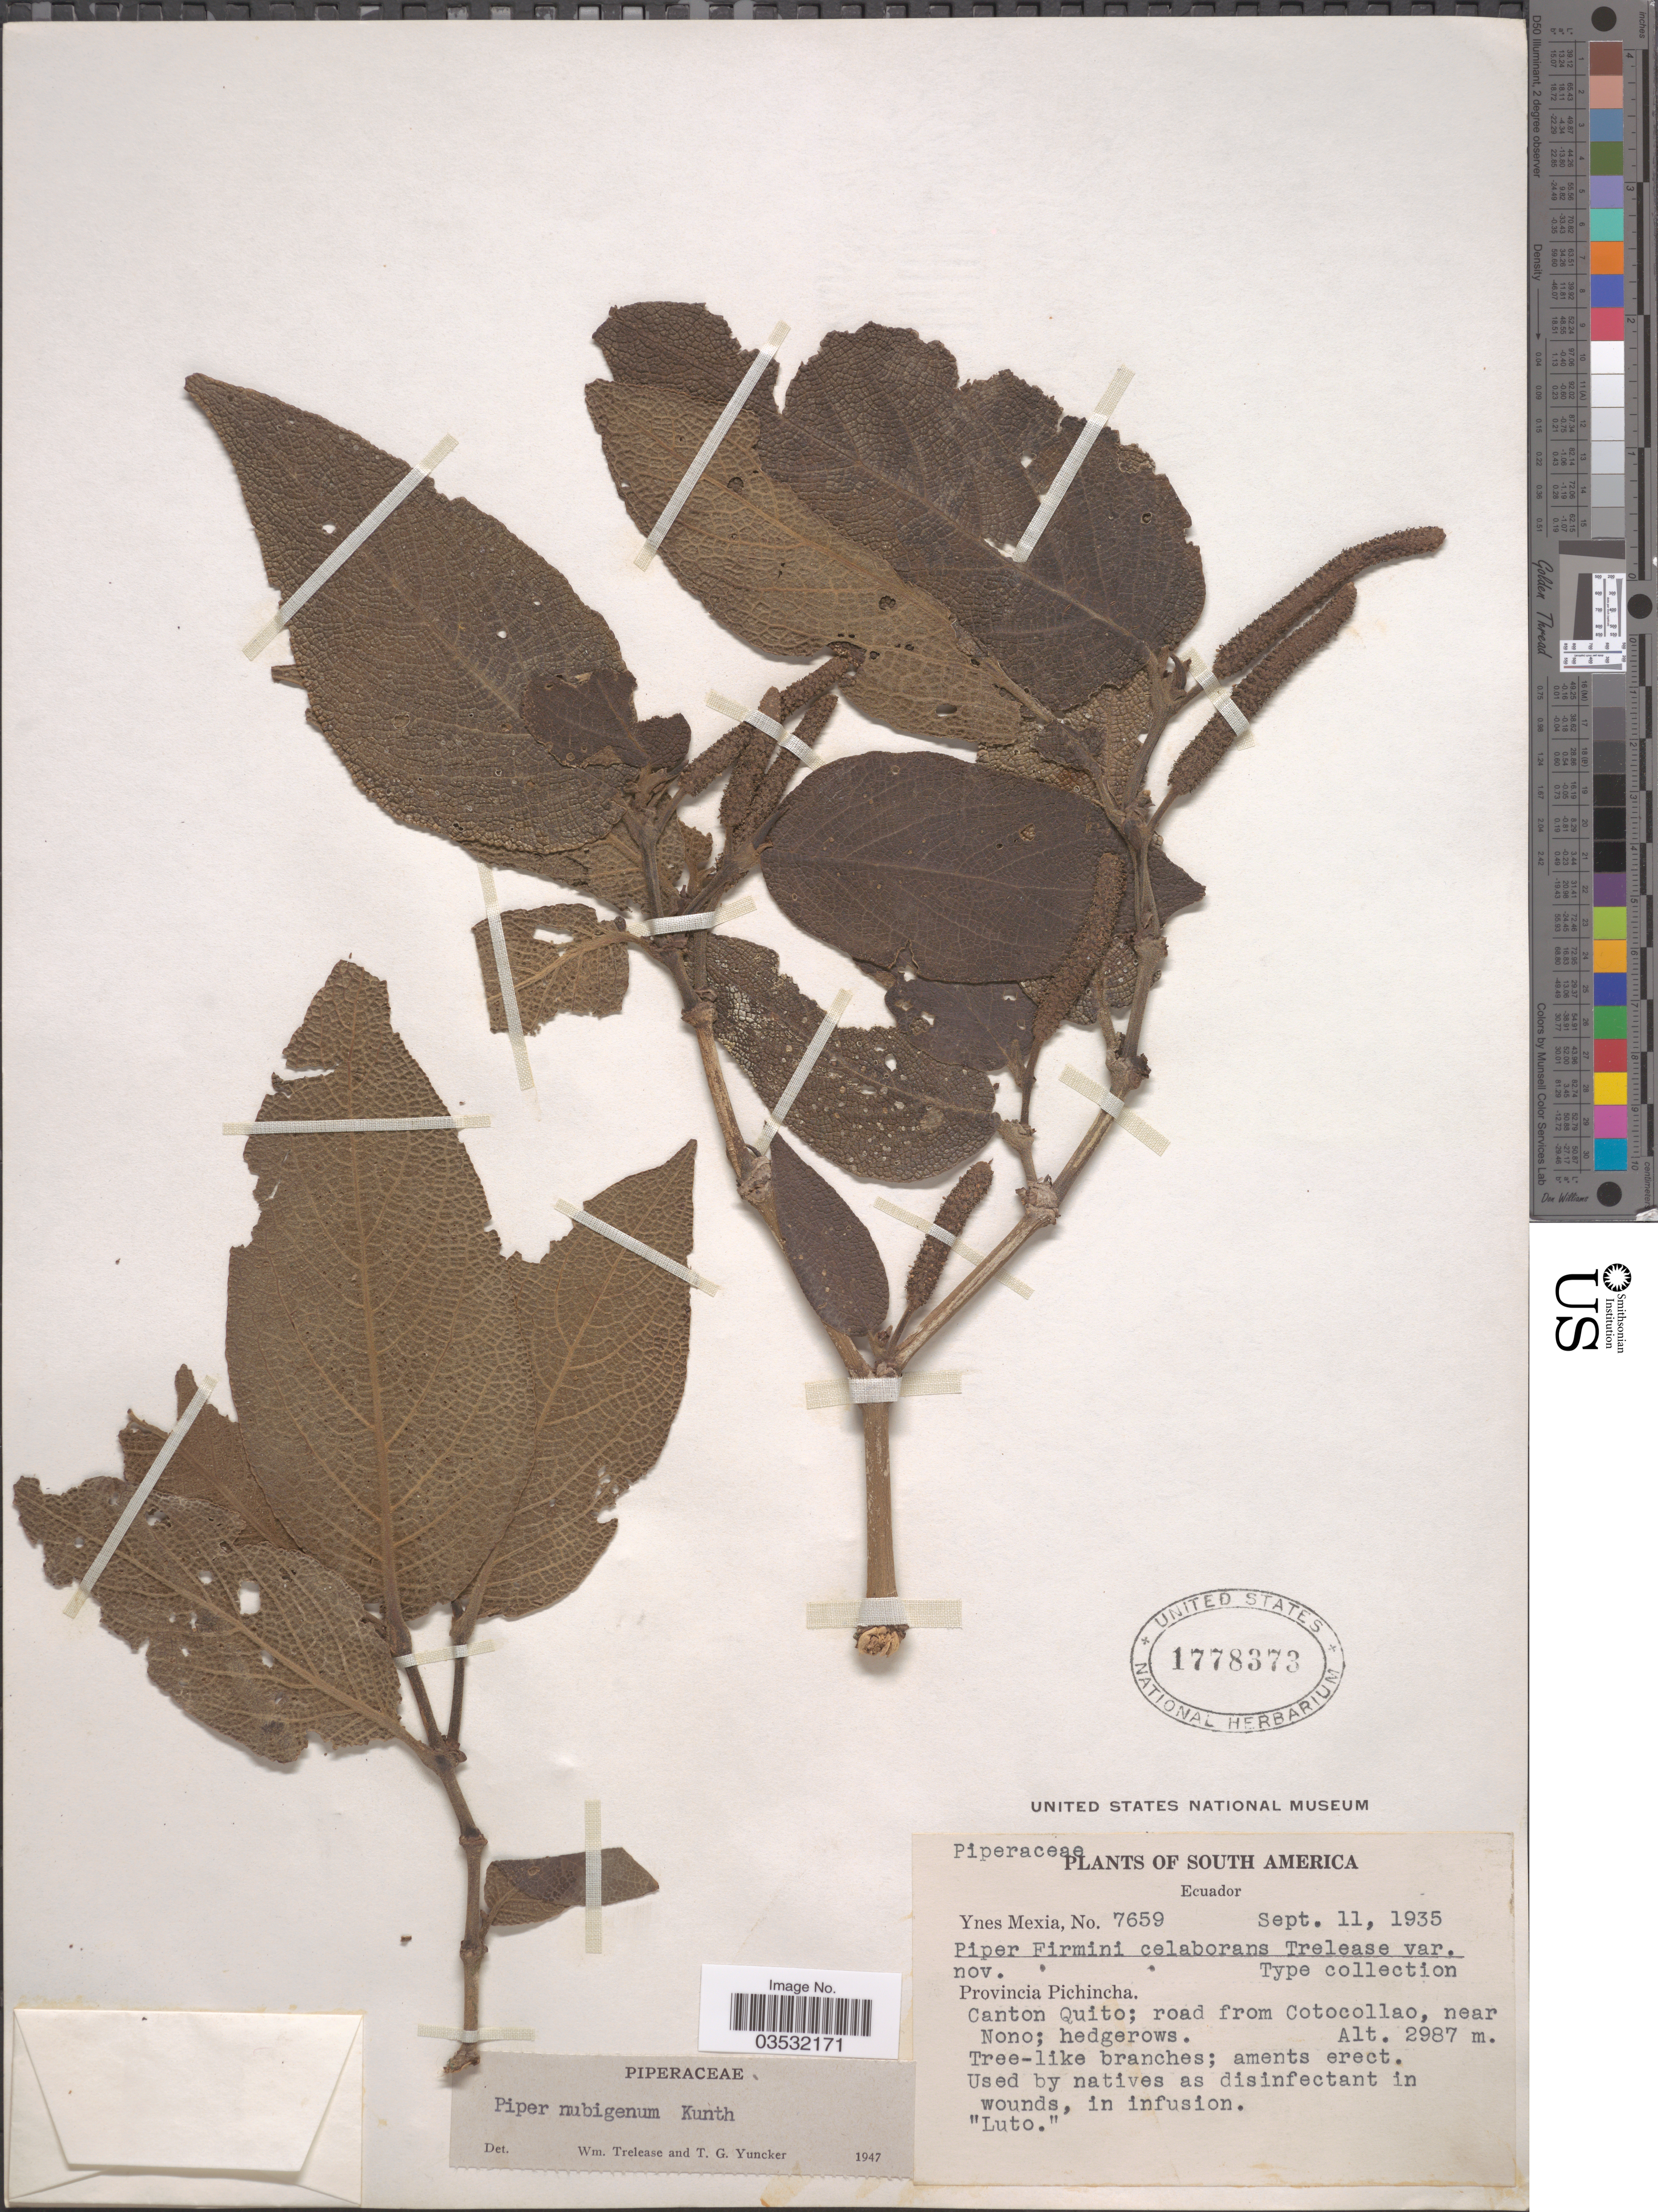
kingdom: Plantae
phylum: Tracheophyta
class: Magnoliopsida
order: Piperales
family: Piperaceae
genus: Piper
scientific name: Piper nubigenum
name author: Kunth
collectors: Y. Mexia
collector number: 7659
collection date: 1935-09-11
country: Ecuador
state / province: Pichincha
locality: Canton Quito; road from Cotocollao, near Nono.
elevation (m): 2987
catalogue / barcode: US 1778373